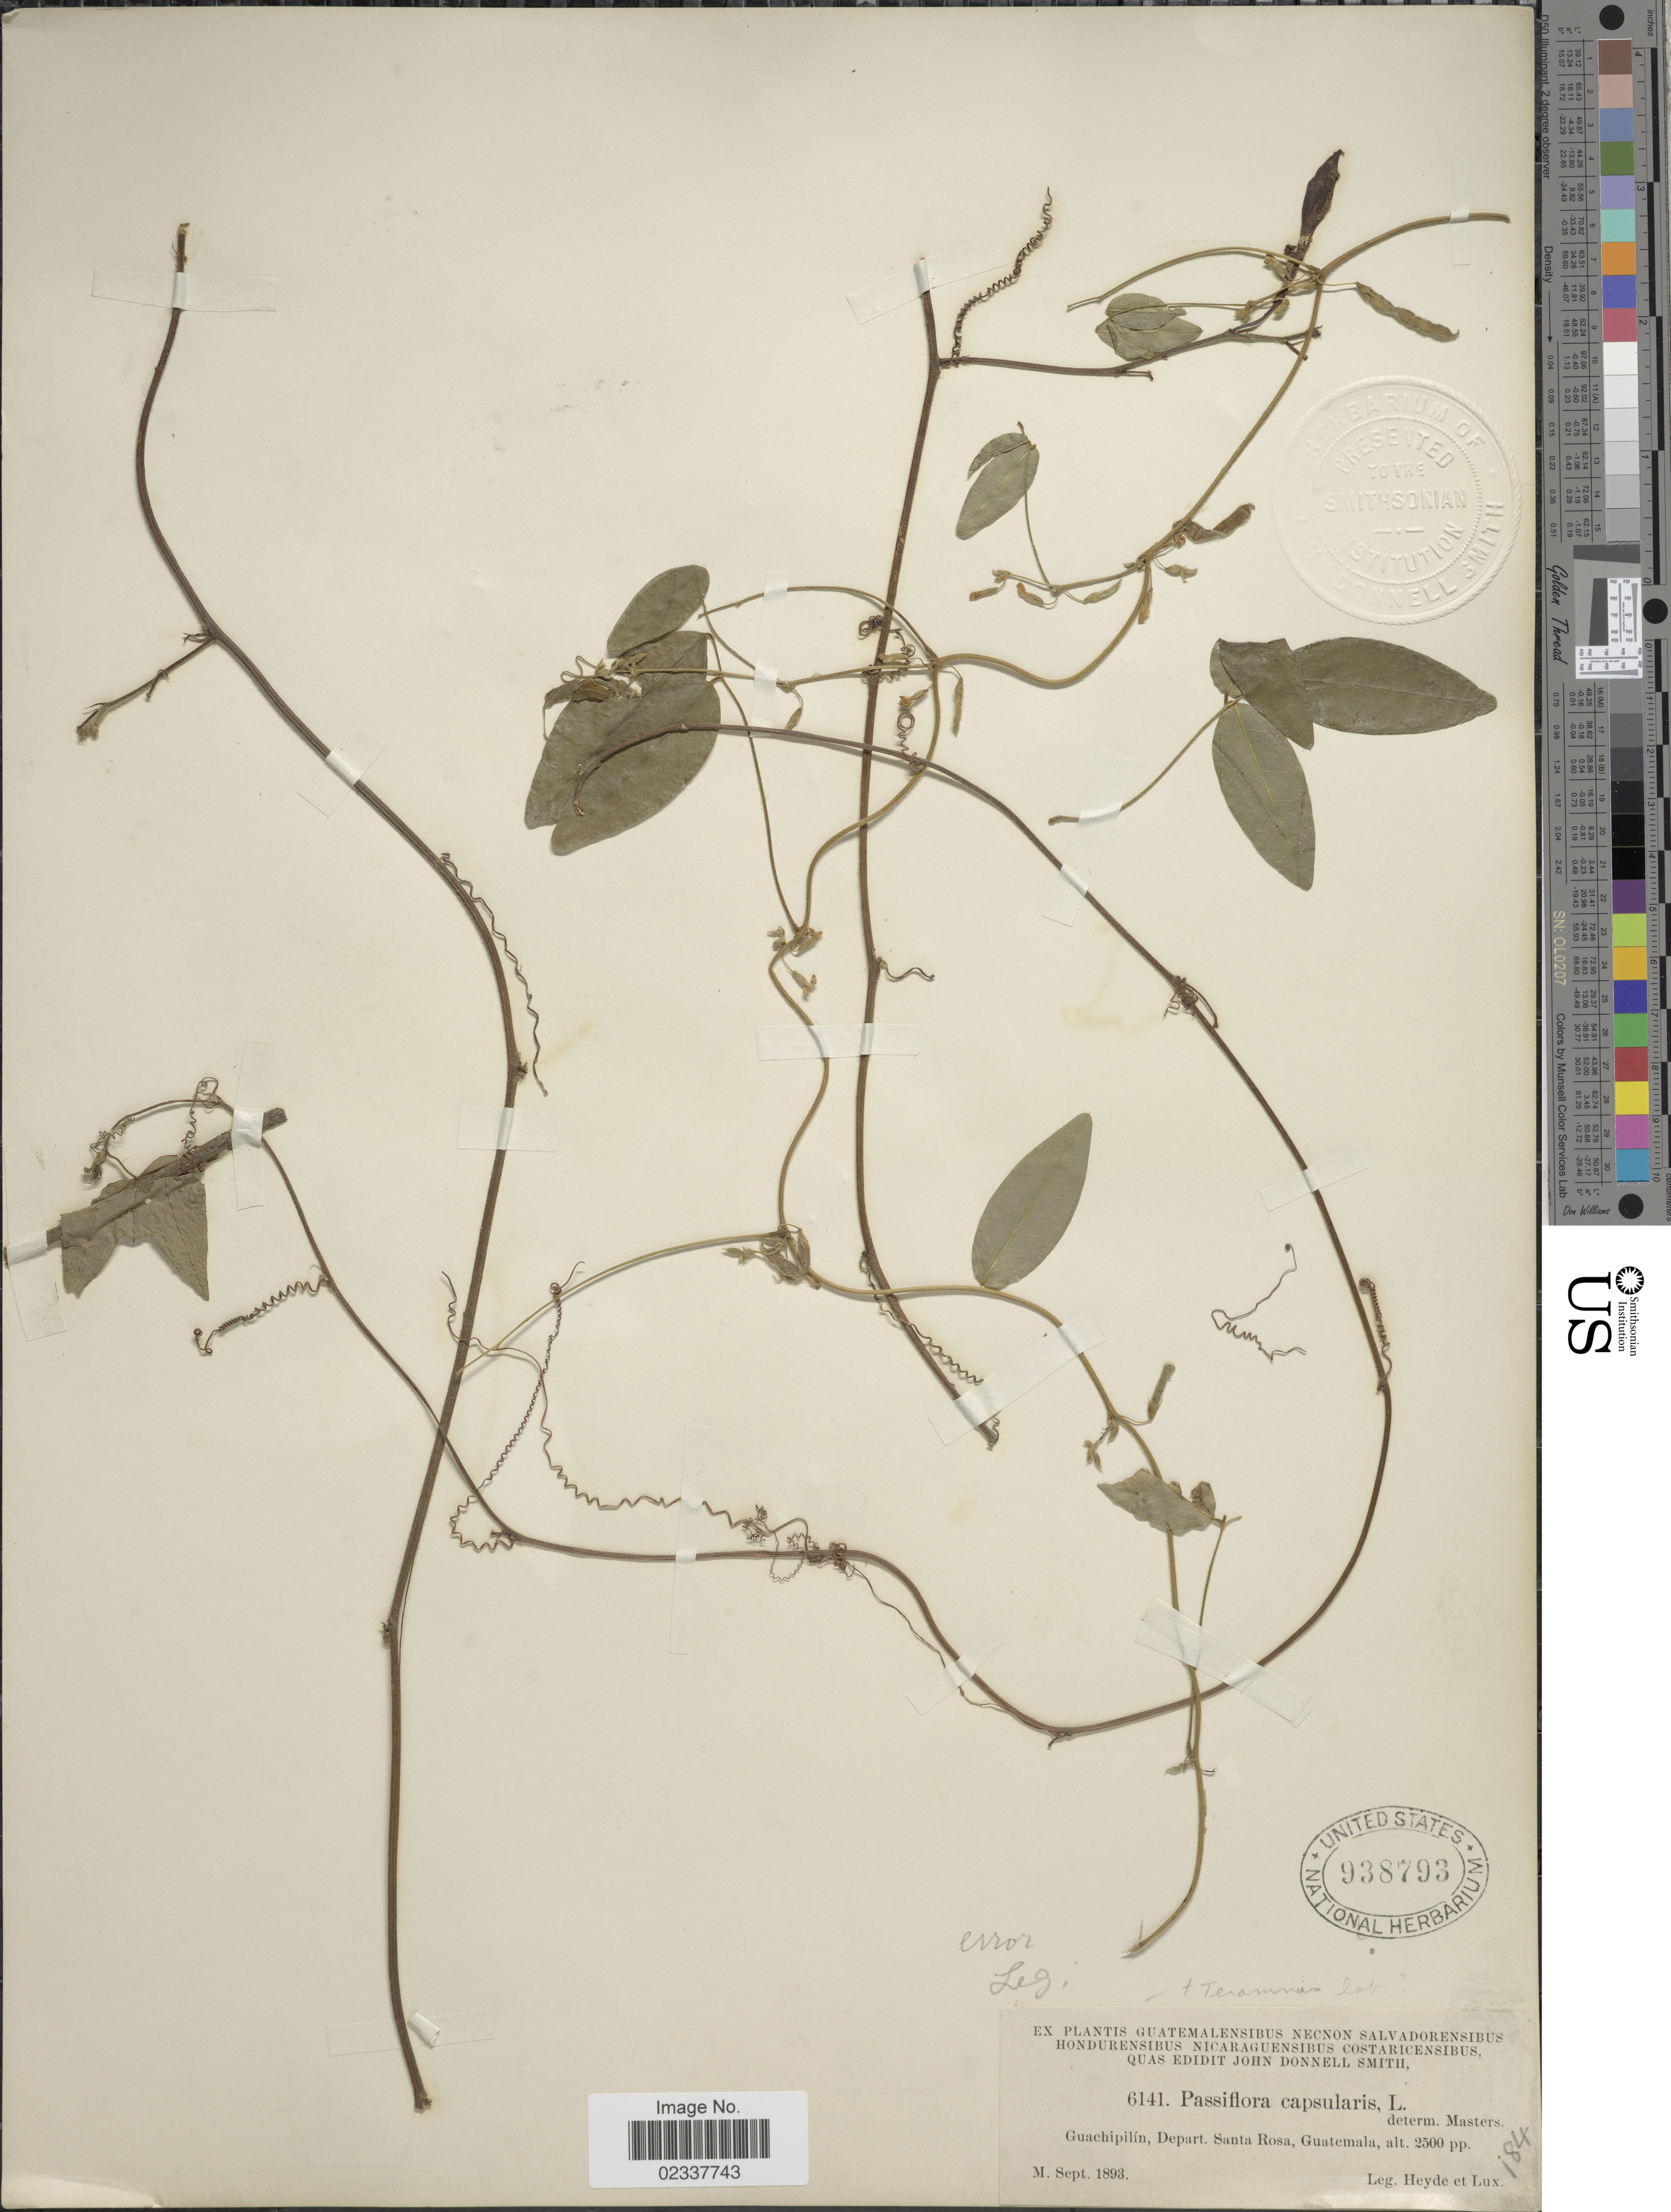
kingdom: Plantae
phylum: Tracheophyta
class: Magnoliopsida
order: Fabales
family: Fabaceae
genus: Teramnus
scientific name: Teramnus uncinatus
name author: (L.) Sw.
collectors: Heyde & Lux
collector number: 6141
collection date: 1893-09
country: Guatemala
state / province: Santa Rosa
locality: Guachipilin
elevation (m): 762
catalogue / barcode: US 938793